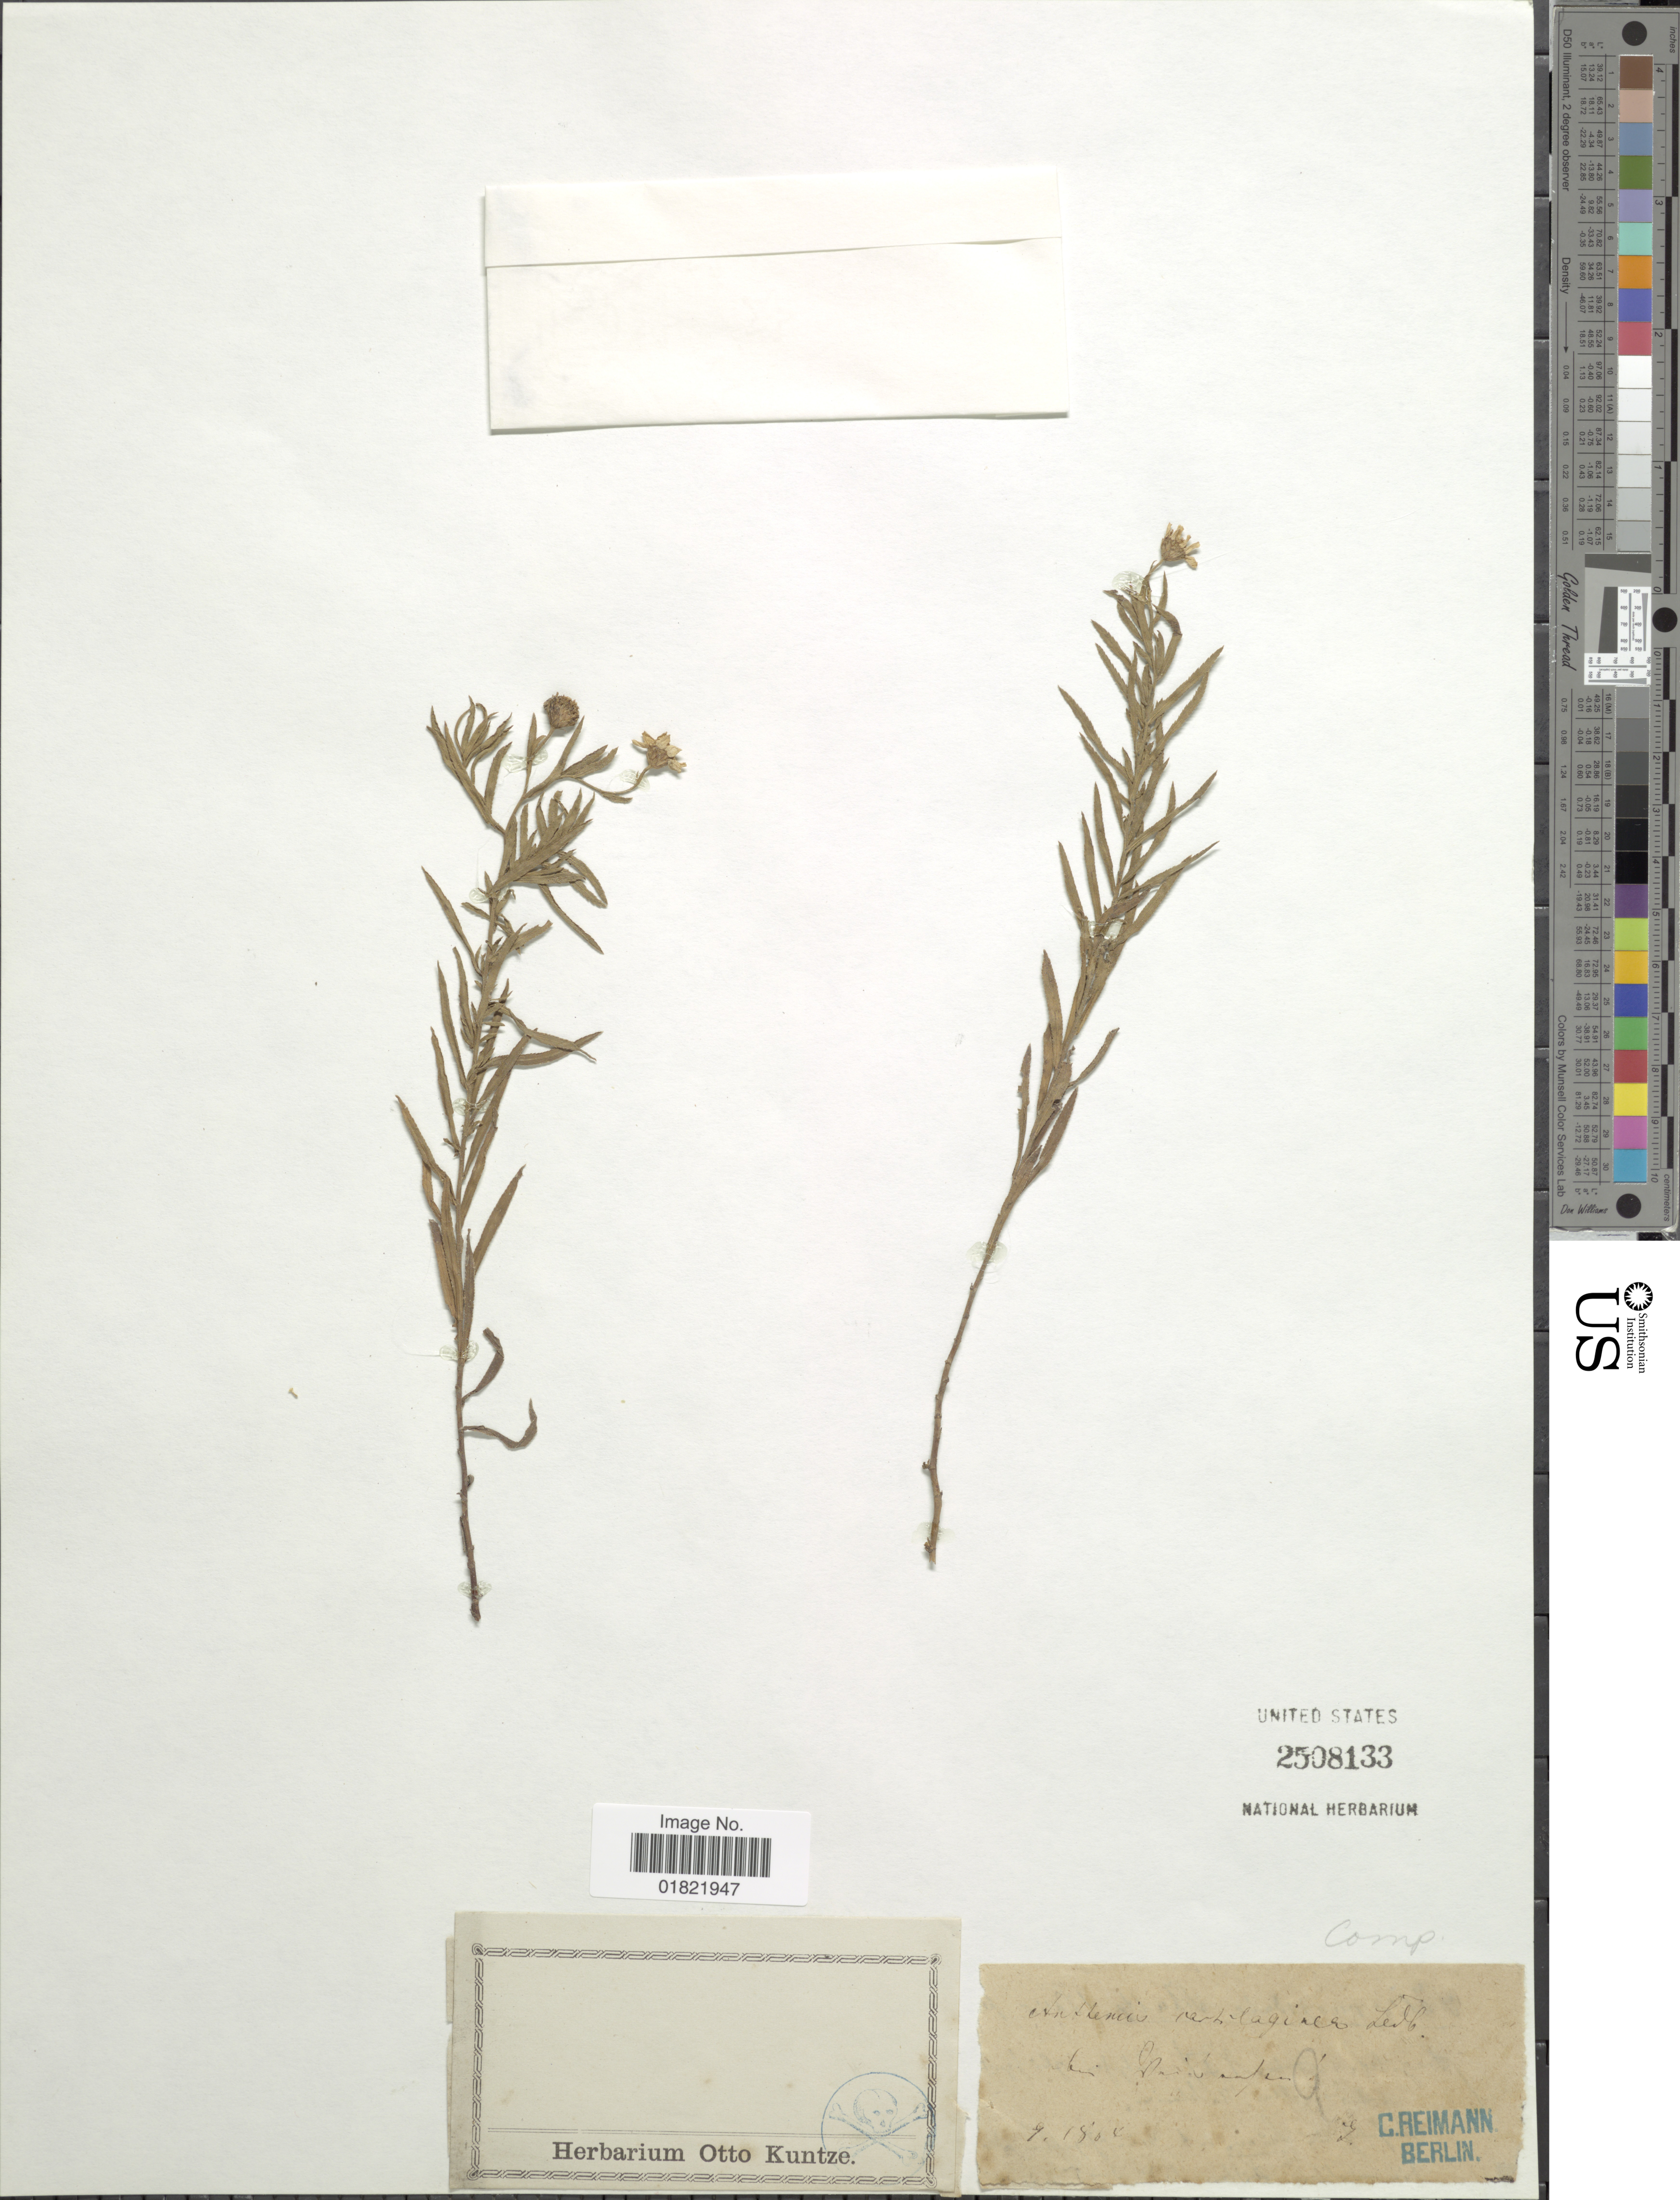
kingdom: Plantae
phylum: Tracheophyta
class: Magnoliopsida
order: Asterales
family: Asteraceae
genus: Anthemis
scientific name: Anthemis sp.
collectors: C. Reimann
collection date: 1808-09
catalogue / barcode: US 2508133